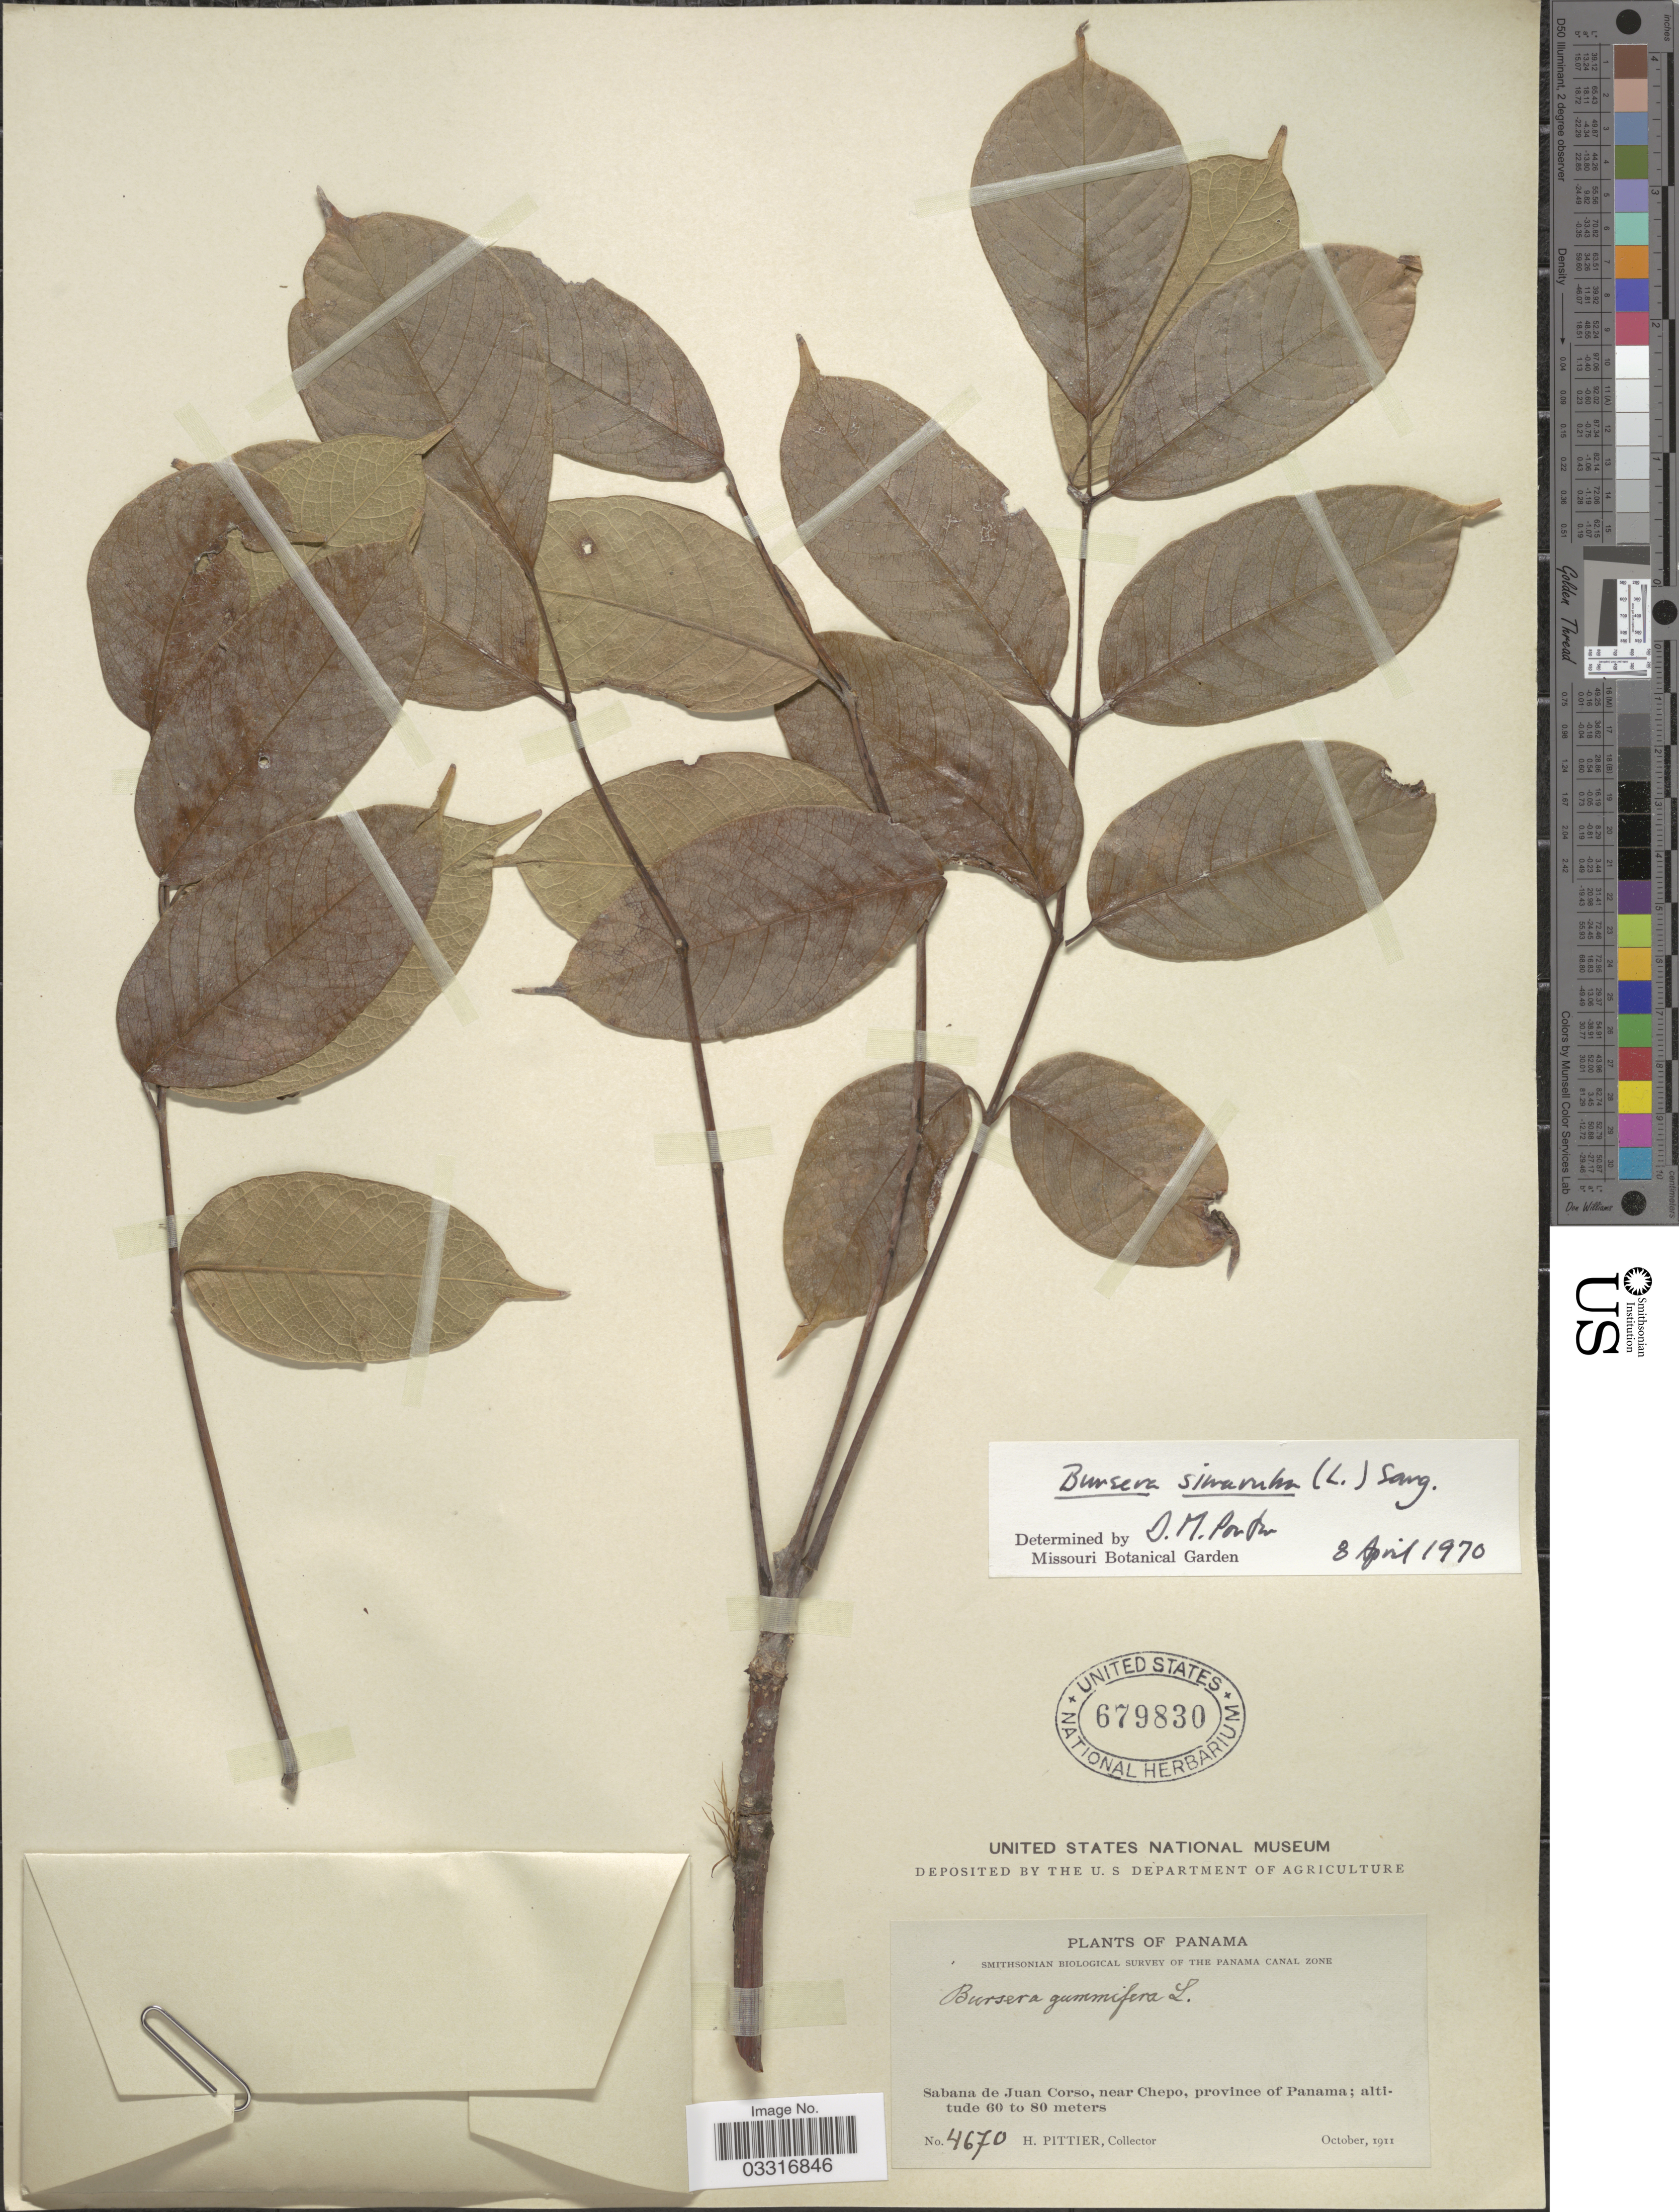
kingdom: Plantae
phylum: Tracheophyta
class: Magnoliopsida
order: Sapindales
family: Burseraceae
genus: Bursera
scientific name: Bursera simaruba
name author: (L.) Sarg.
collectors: H. F. Pittier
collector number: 4670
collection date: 1911-10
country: Panama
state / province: Panamá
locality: Canal Zone, Sabana de Juan Corso, near Chepo.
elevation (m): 60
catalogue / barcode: US 679830